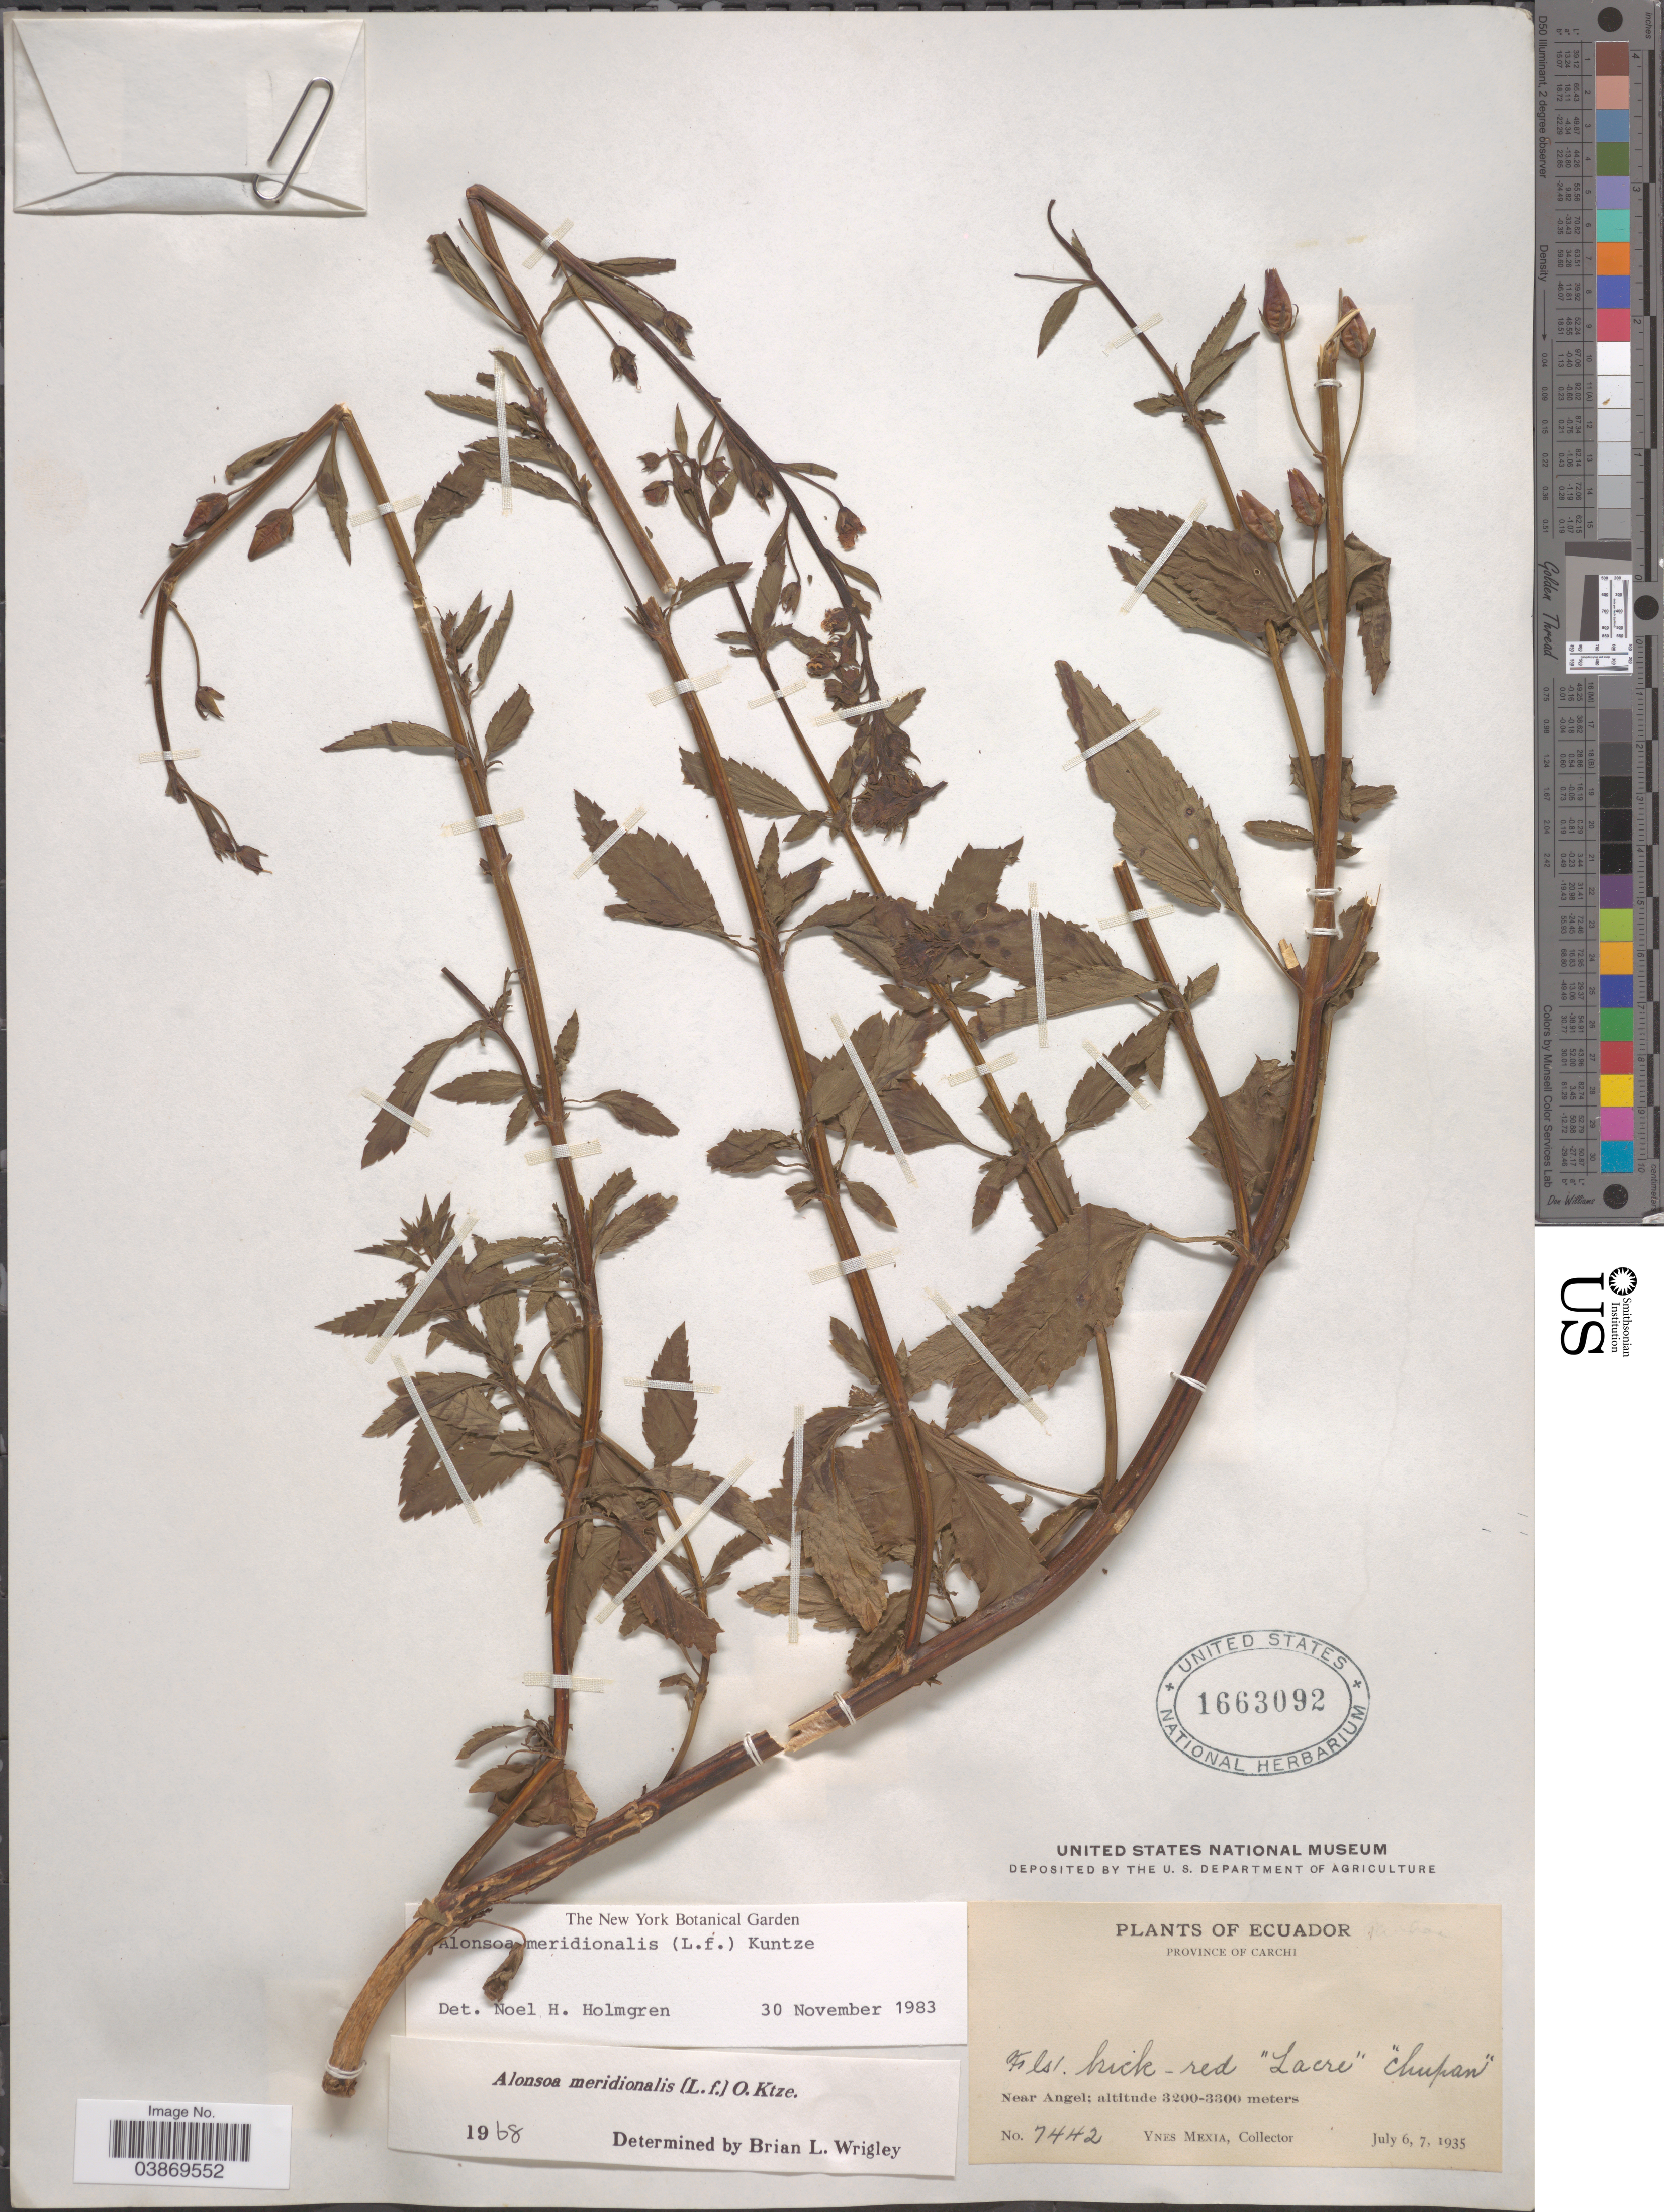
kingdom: Plantae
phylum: Tracheophyta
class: Magnoliopsida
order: Lamiales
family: Scrophulariaceae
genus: Alonsoa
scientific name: Alonsoa meridionalis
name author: (L. f.) Kuntze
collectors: Y. Mexia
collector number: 7442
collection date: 1935-07-06/1935-07-07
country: Ecuador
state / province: Carchi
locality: Near Angel.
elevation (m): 3200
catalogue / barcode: US 1663092